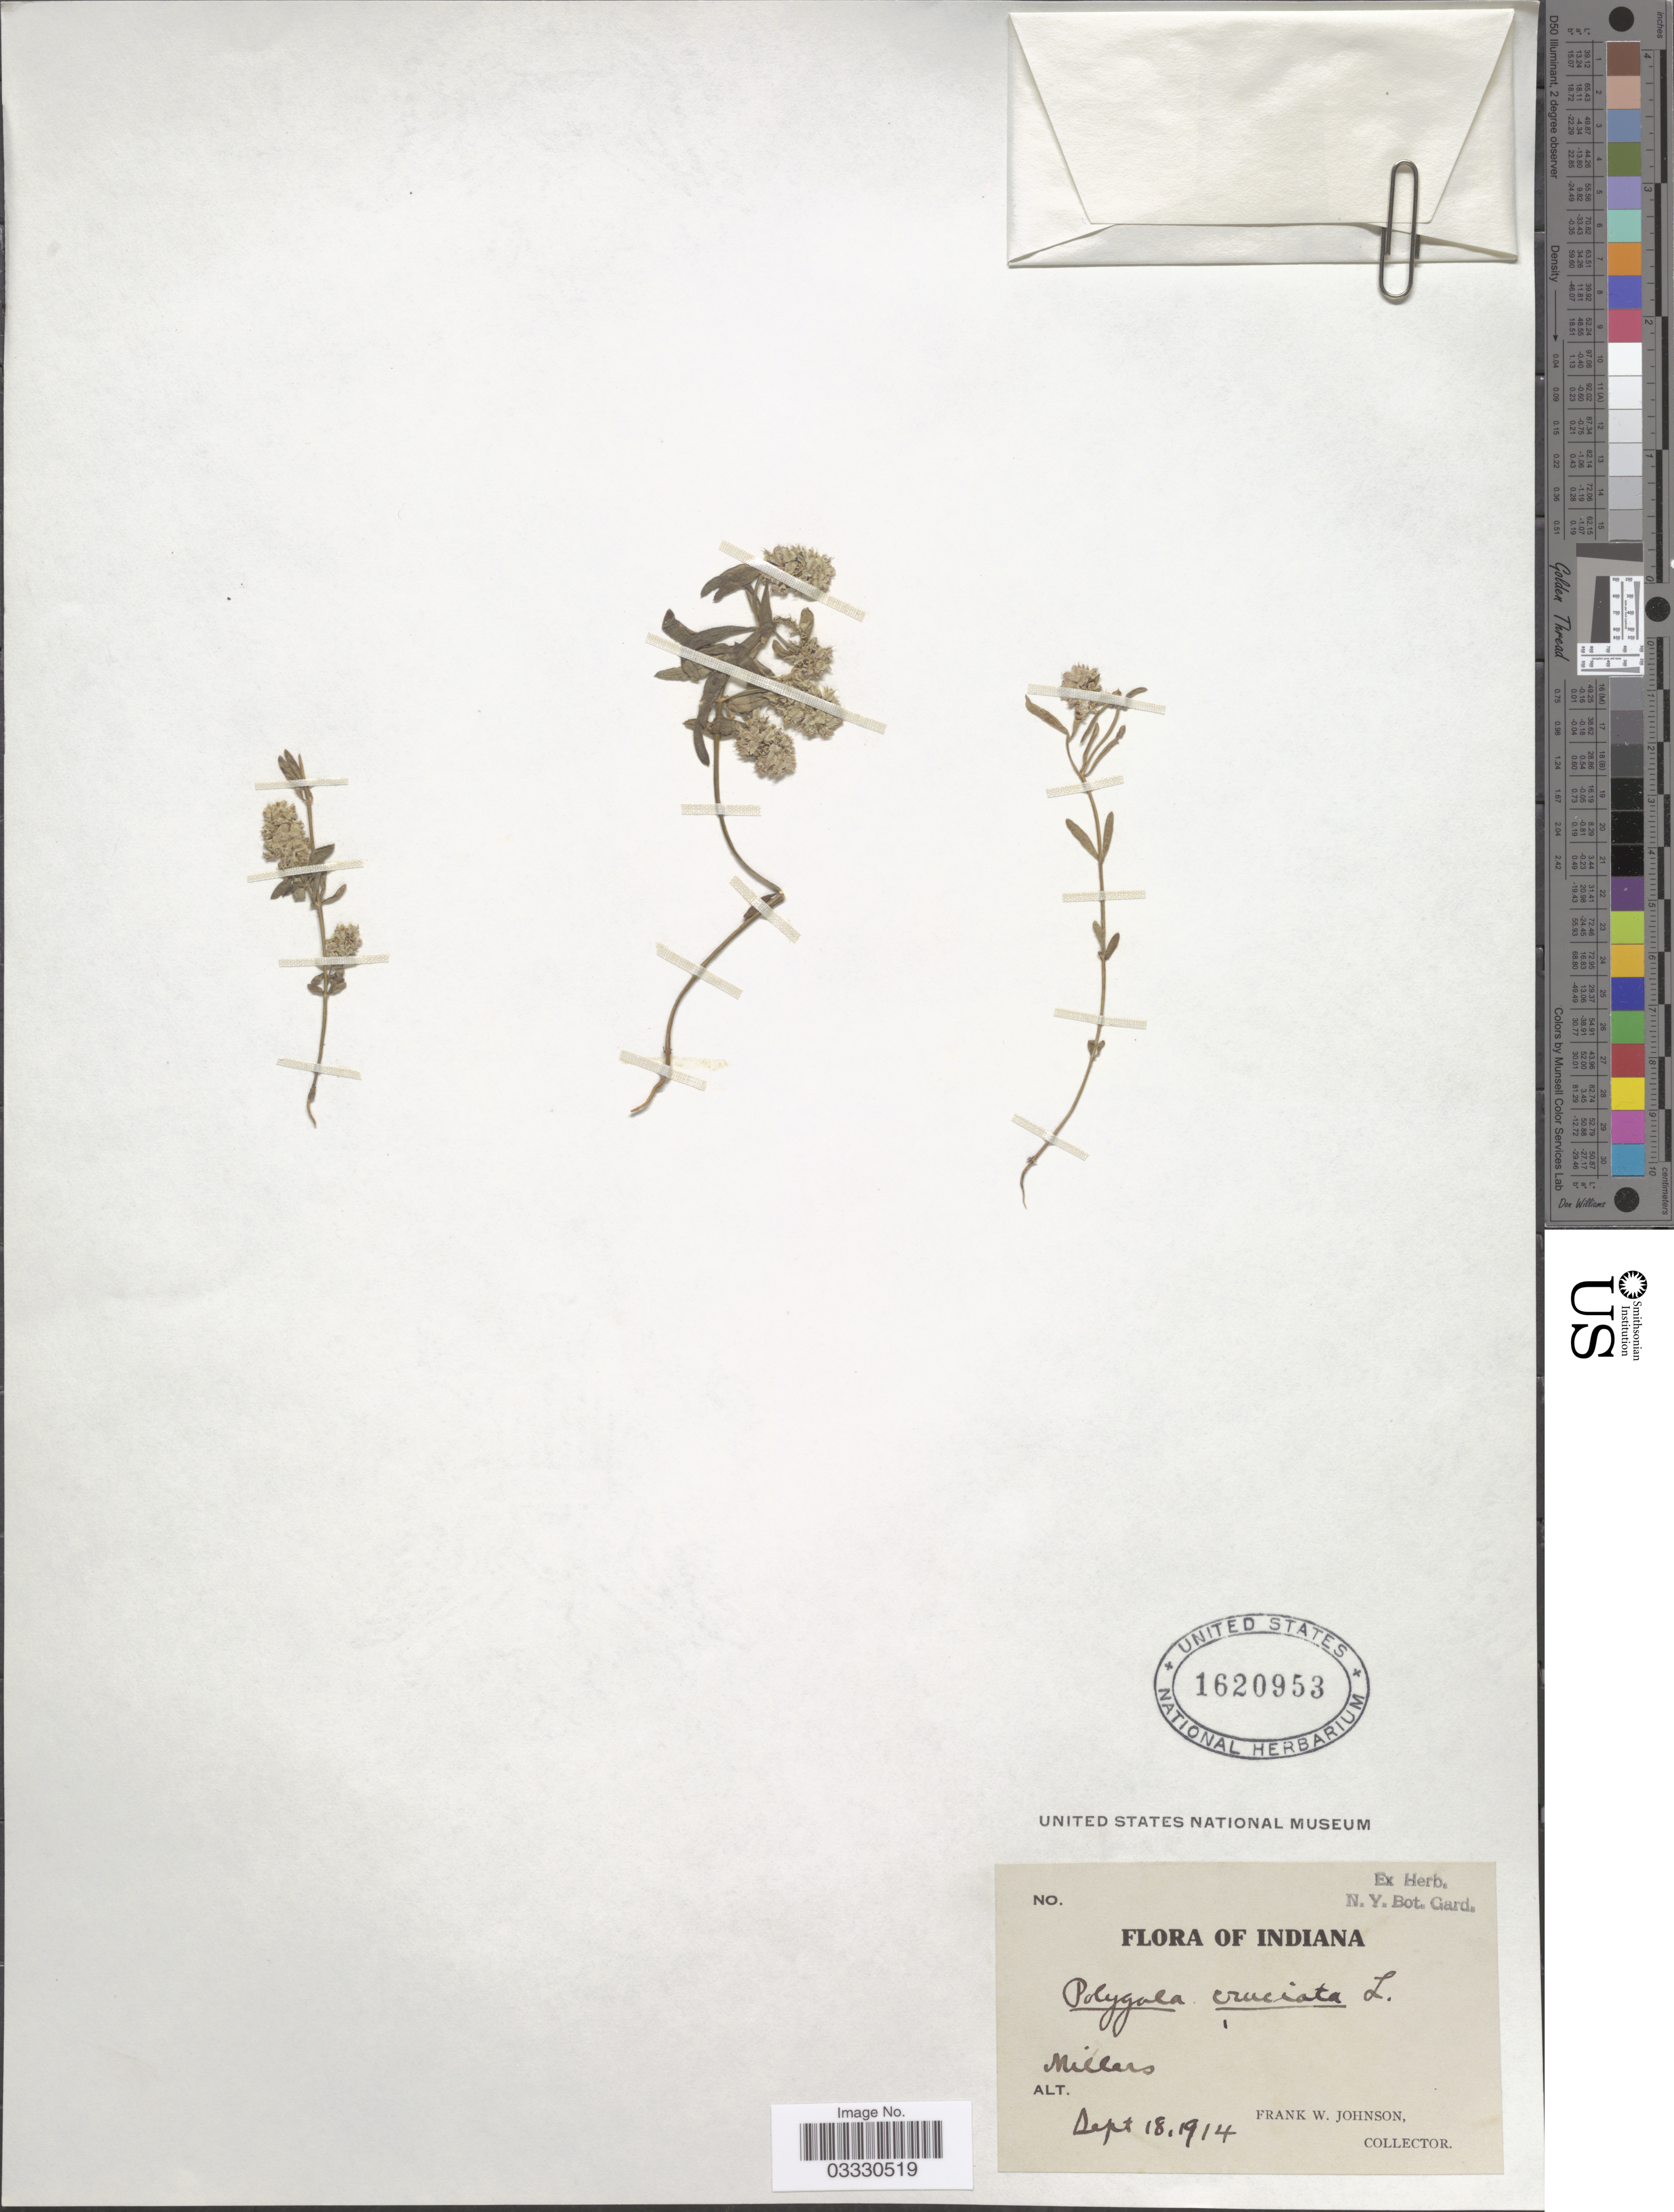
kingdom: Plantae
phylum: Tracheophyta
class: Magnoliopsida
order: Fabales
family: Polygalaceae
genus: Polygala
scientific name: Polygala cruciata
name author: L.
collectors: F. W. Johnson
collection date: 1914-09-18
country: United States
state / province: Indiana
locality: Millers.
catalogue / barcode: US 1620953